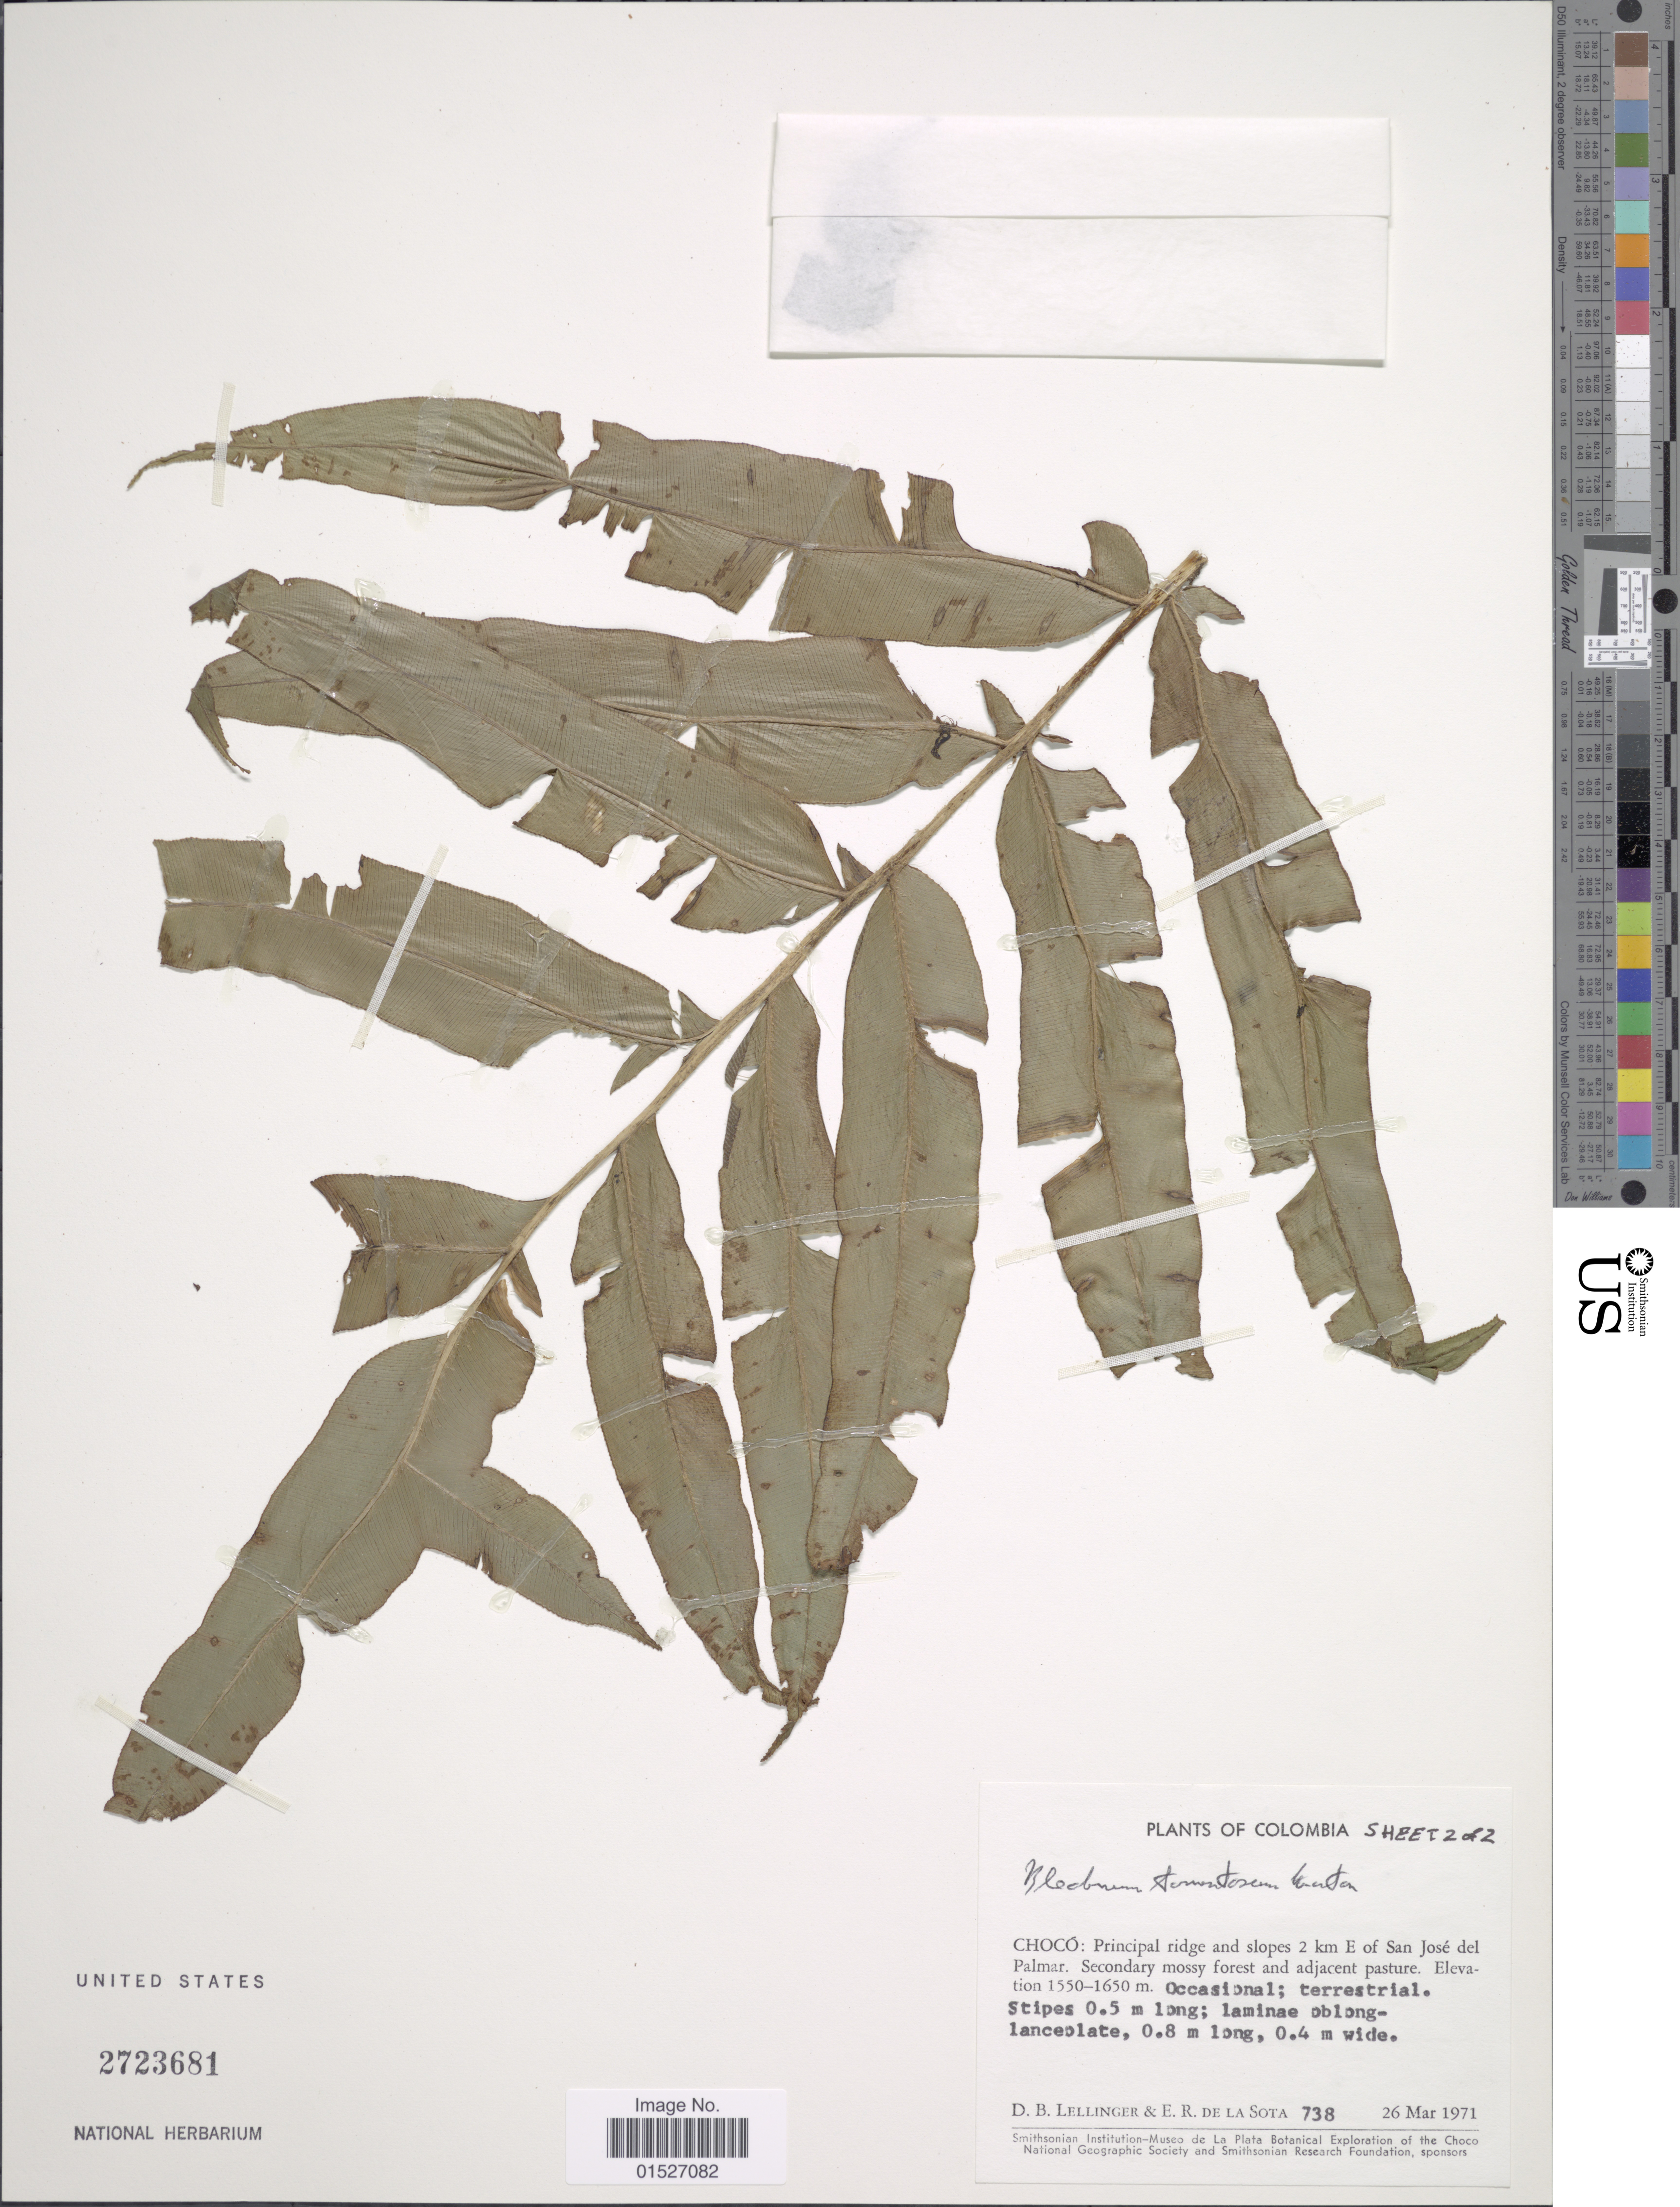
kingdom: Plantae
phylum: Tracheophyta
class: Polypodiopsida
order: Polypodiales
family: Blechnaceae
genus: Blechnum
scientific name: Blechnum tomentosum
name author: C.V. Morton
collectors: D. B. Lellinger & E. R. de la Sota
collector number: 738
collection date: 1971-03-26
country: Colombia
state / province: Chocó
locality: Choco:Principal ridge and slopes 2 km E of San Jose del Palmar. Secondary forest and adjacent pasture.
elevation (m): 1550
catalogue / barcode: US 2723681